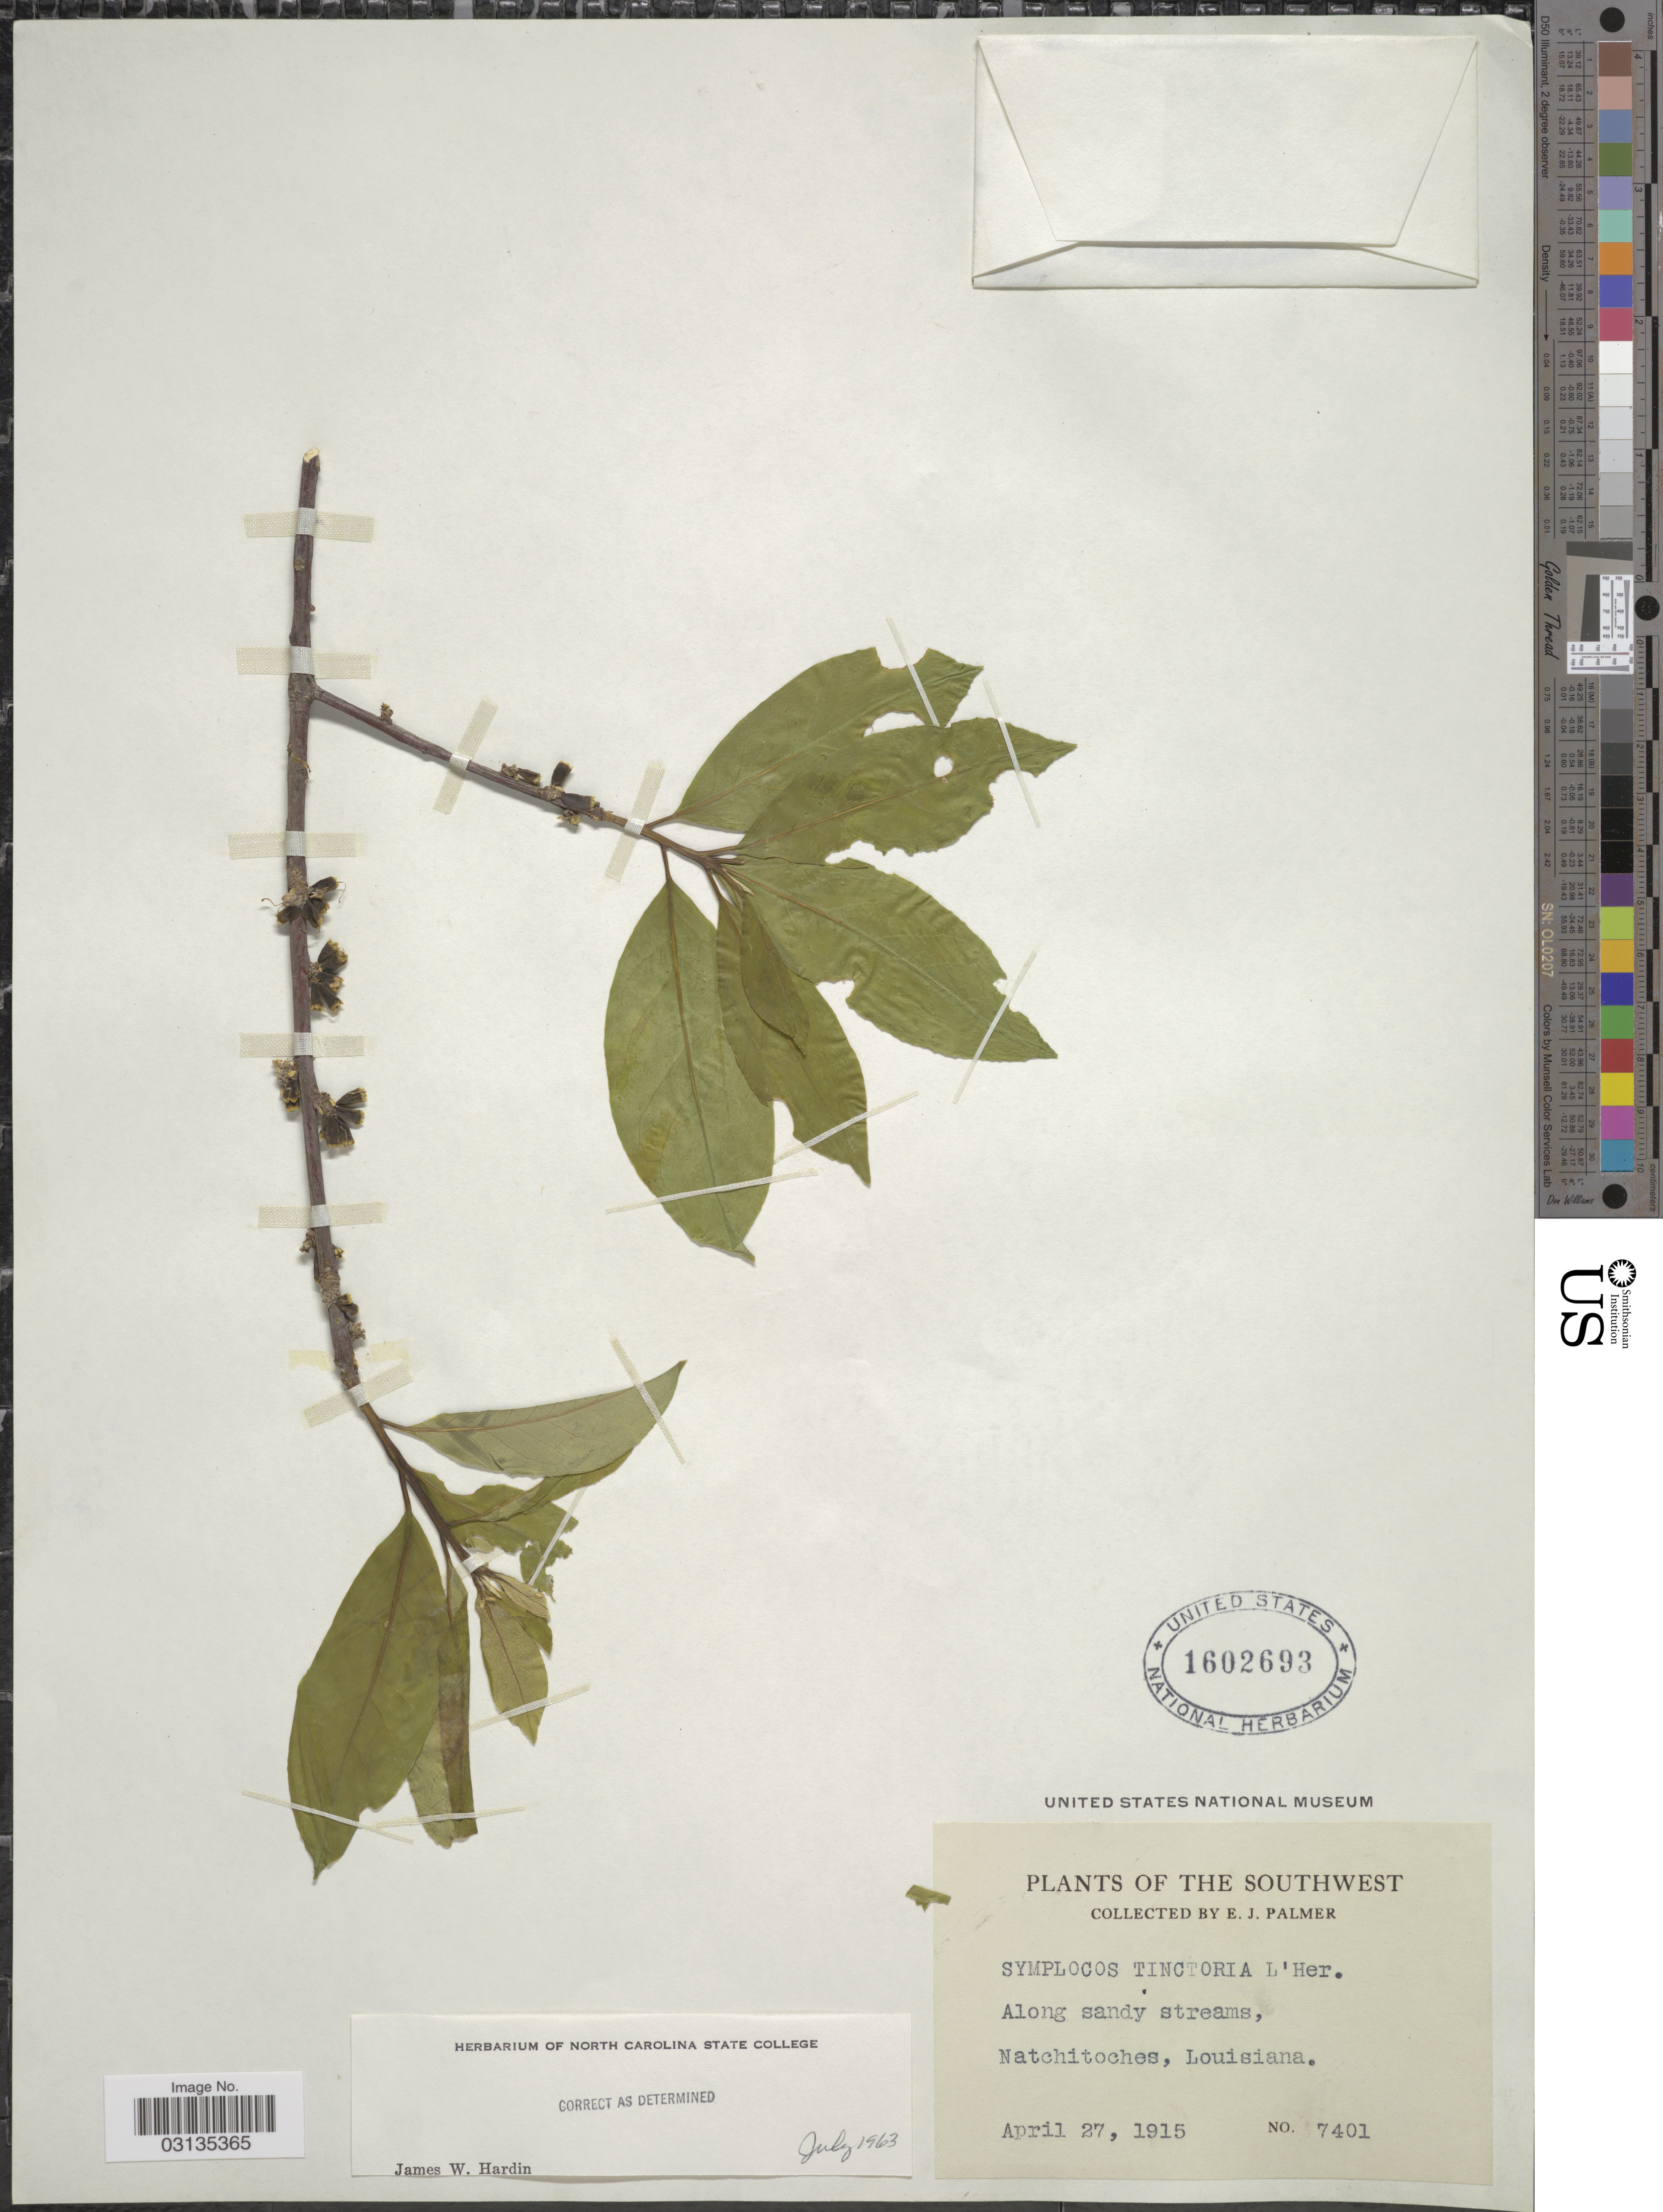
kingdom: Plantae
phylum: Tracheophyta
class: Magnoliopsida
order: Ericales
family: Symplocaceae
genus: Symplocos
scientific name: Symplocos tinctoria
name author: (L.) L'Hér.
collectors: E. J. Palmer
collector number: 7401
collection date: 1915-04-27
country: United States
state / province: Louisiana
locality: The Southwest, Natchitoches.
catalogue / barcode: US 1602693